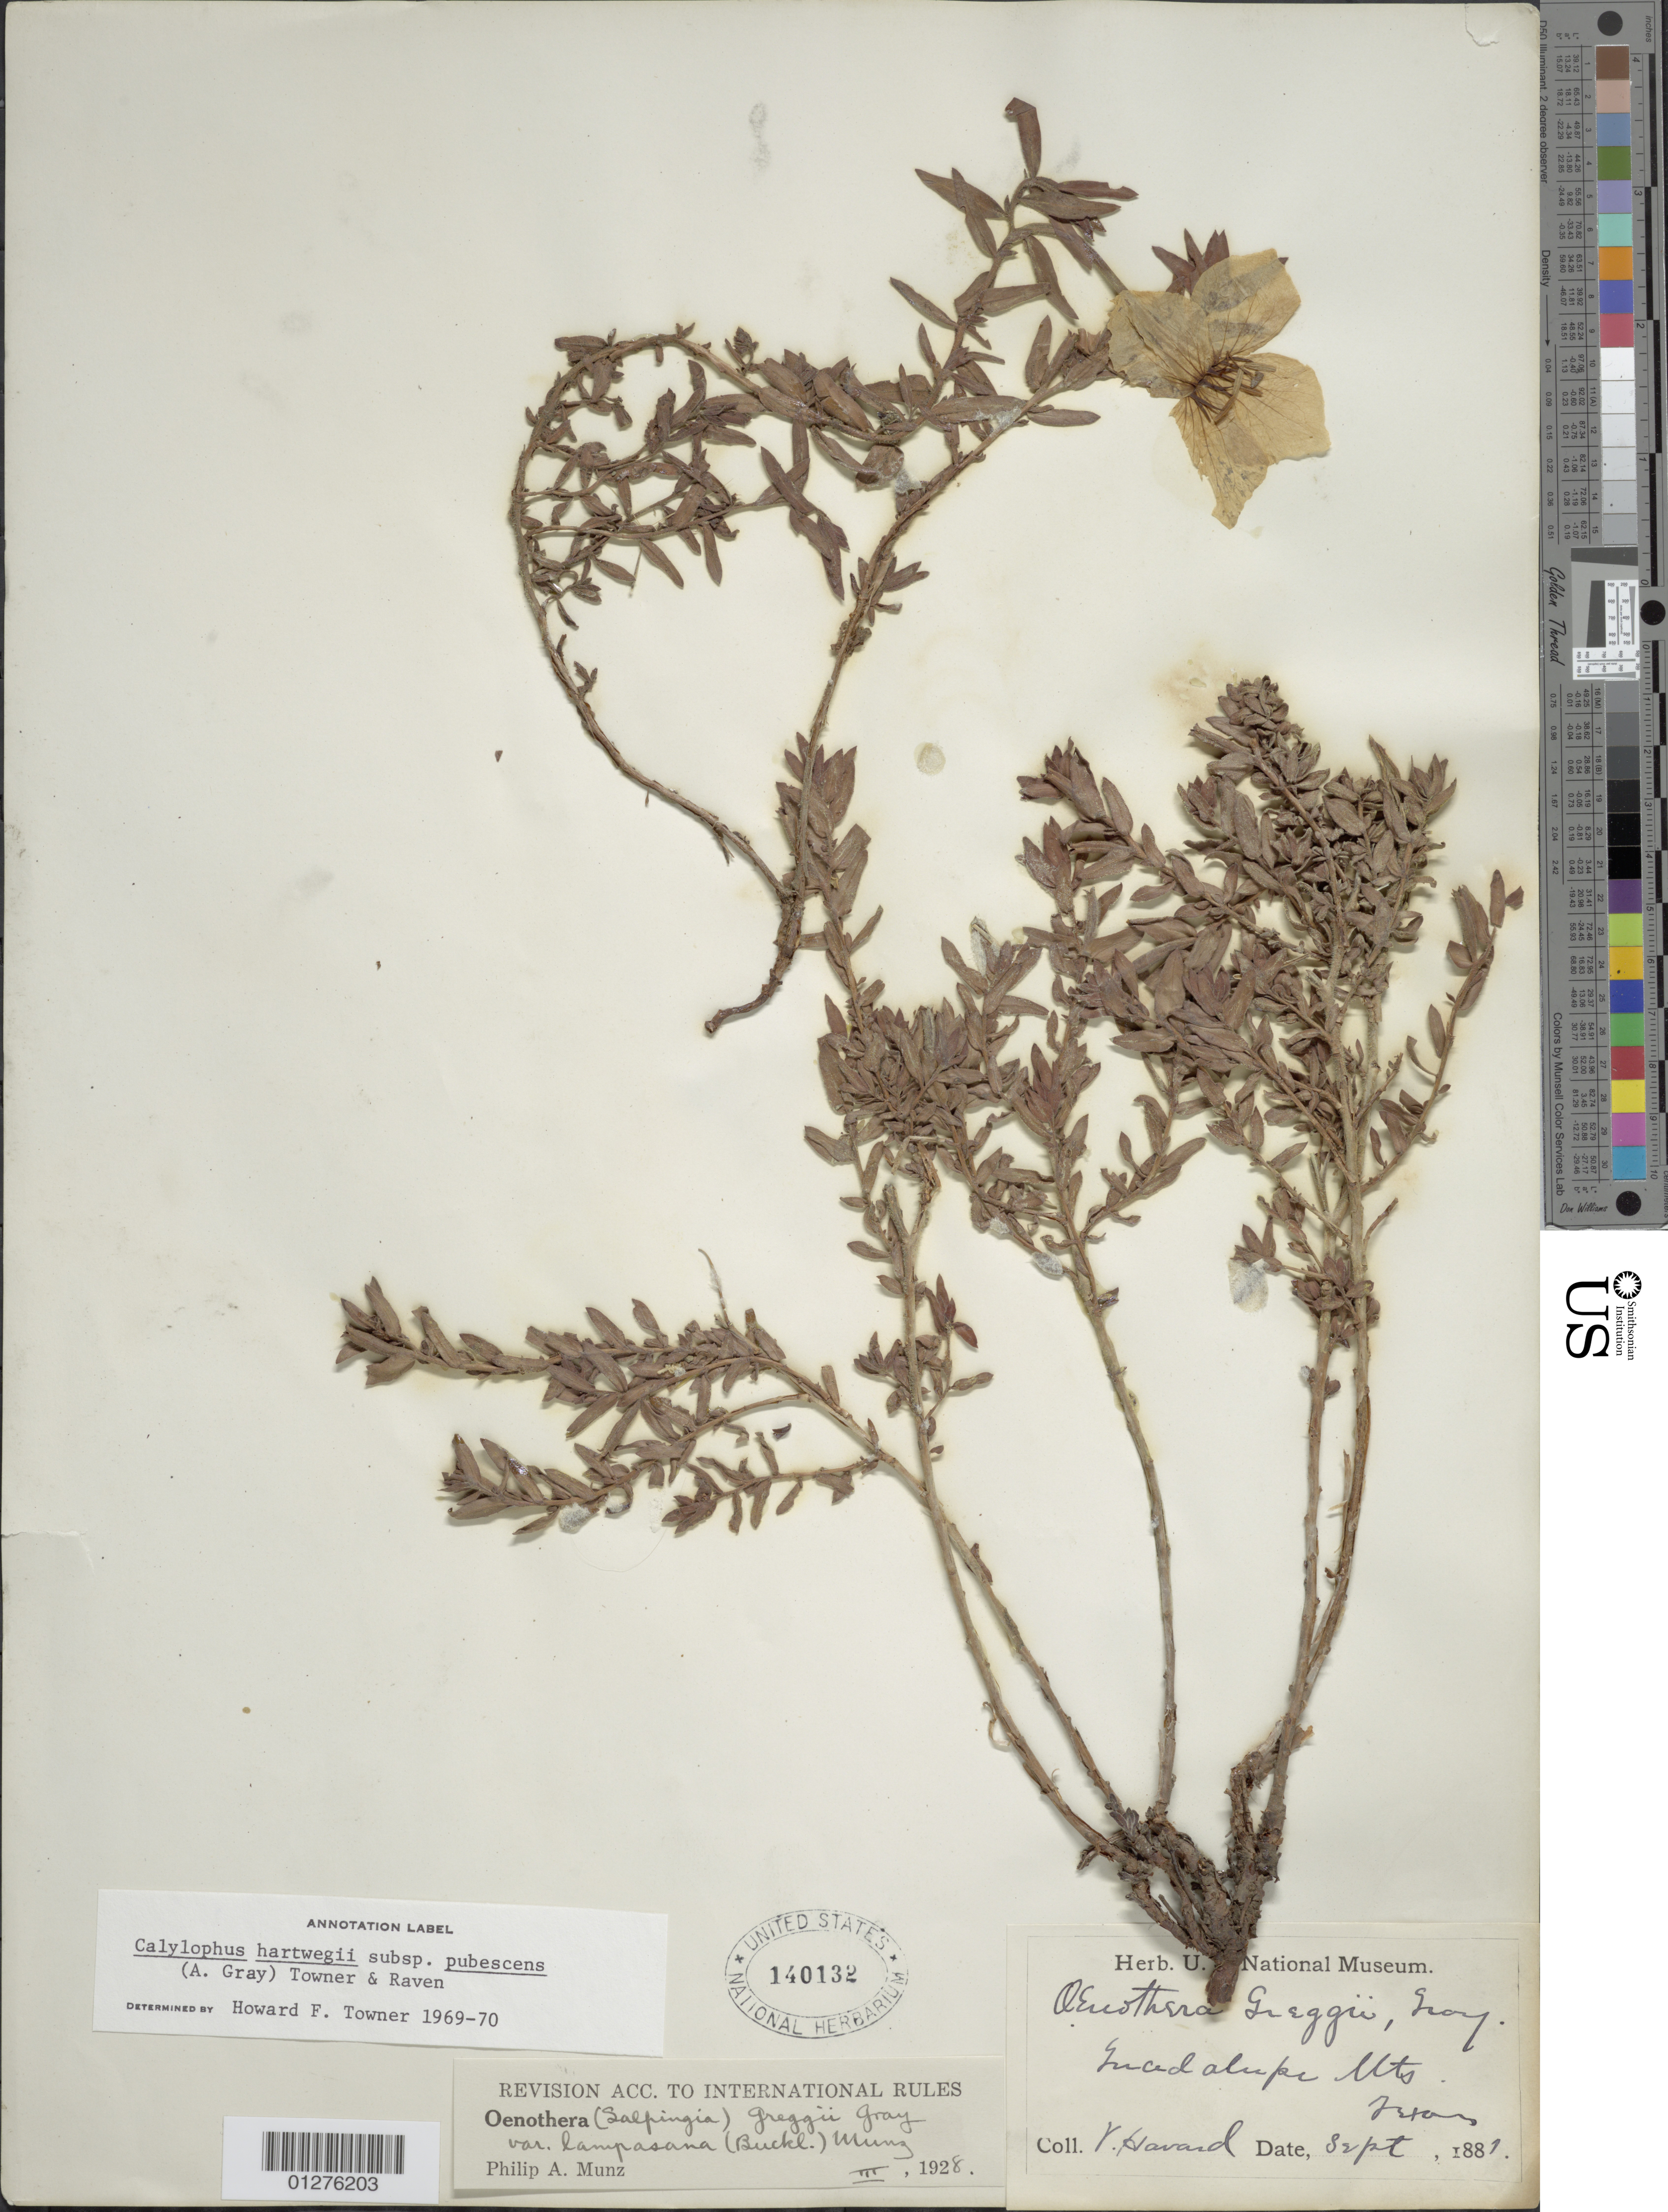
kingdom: Plantae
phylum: Tracheophyta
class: Magnoliopsida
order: Myrtales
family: Onagraceae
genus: Oenothera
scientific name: Oenothera hartwegii subsp. pubescens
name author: (A. Gray) W.L. Wagner & Hoch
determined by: Wagner, W. L., (BOT), Smithsonian Institution - National Museum of Natural History (UNITED STATES)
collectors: V. Harvard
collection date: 1881-09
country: United States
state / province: Texas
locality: Guadalupe Mountains.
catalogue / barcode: US 140132